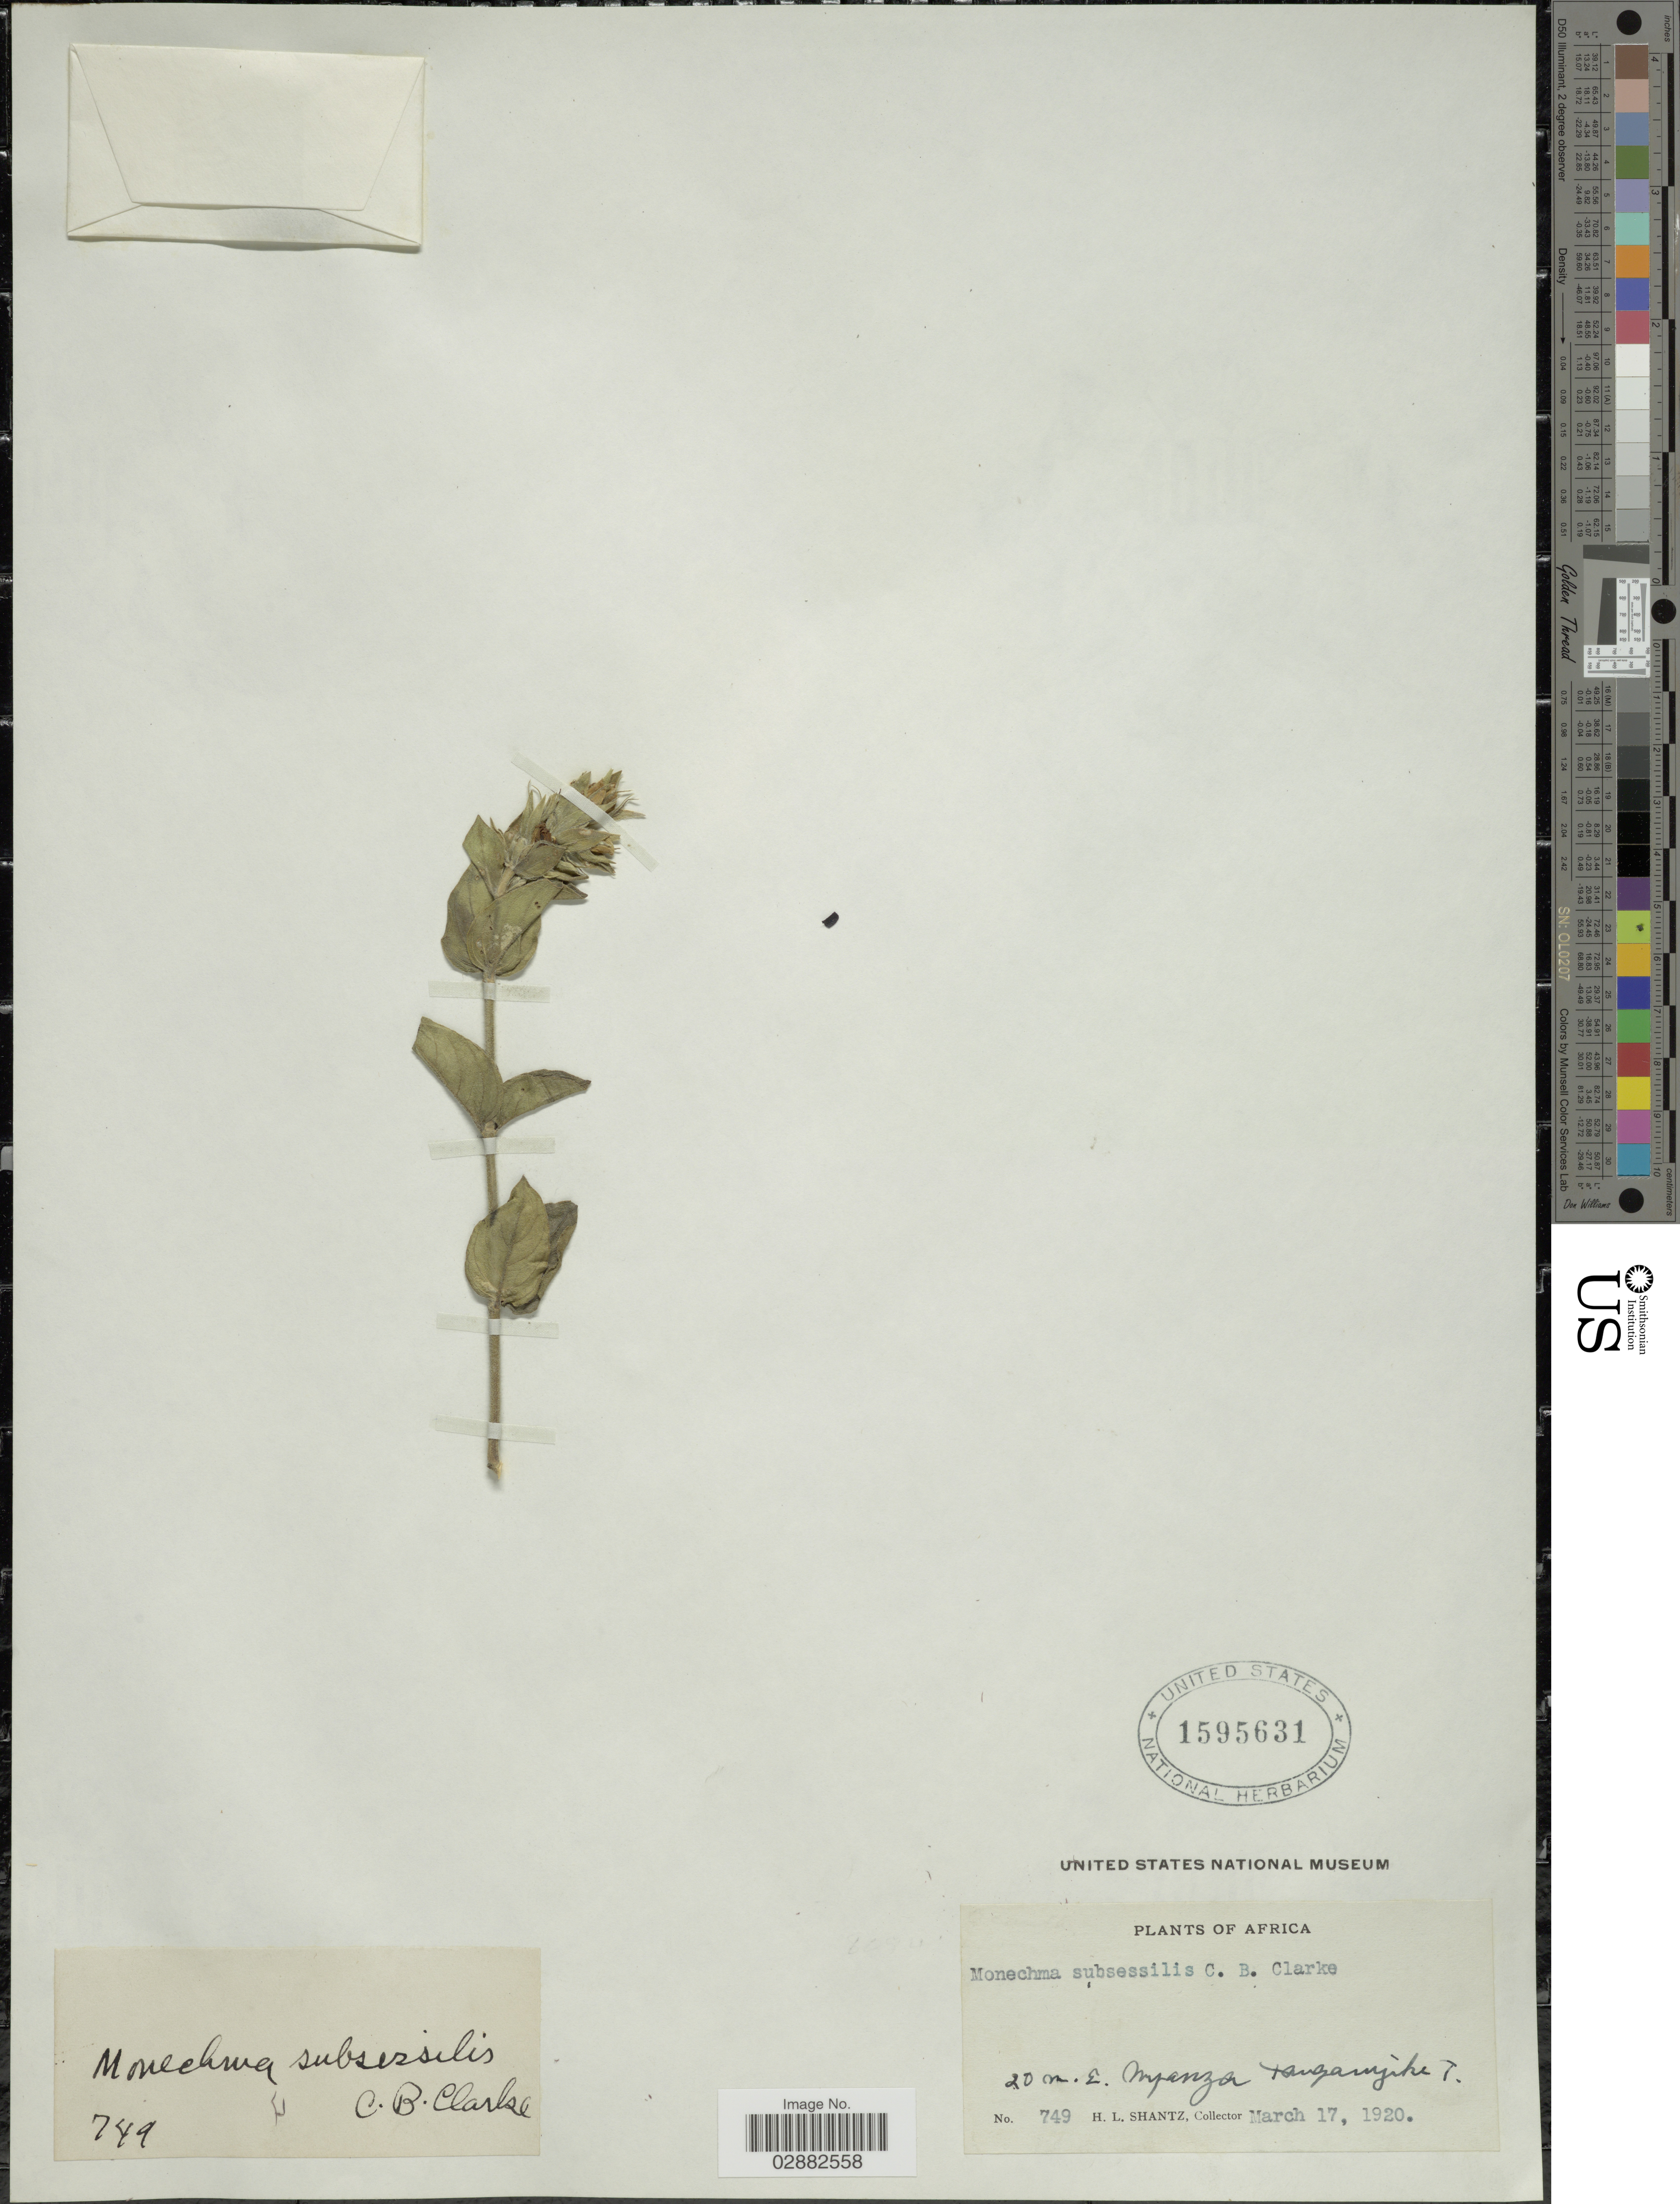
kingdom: Plantae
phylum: Tracheophyta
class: Magnoliopsida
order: Lamiales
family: Acanthaceae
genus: Justicia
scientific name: Justicia subsessilis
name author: Oliv.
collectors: H. Shantz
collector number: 749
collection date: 1920-03-17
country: Tanzania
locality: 20 m. E. Nyanza Tanganyika T.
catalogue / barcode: US 1595631